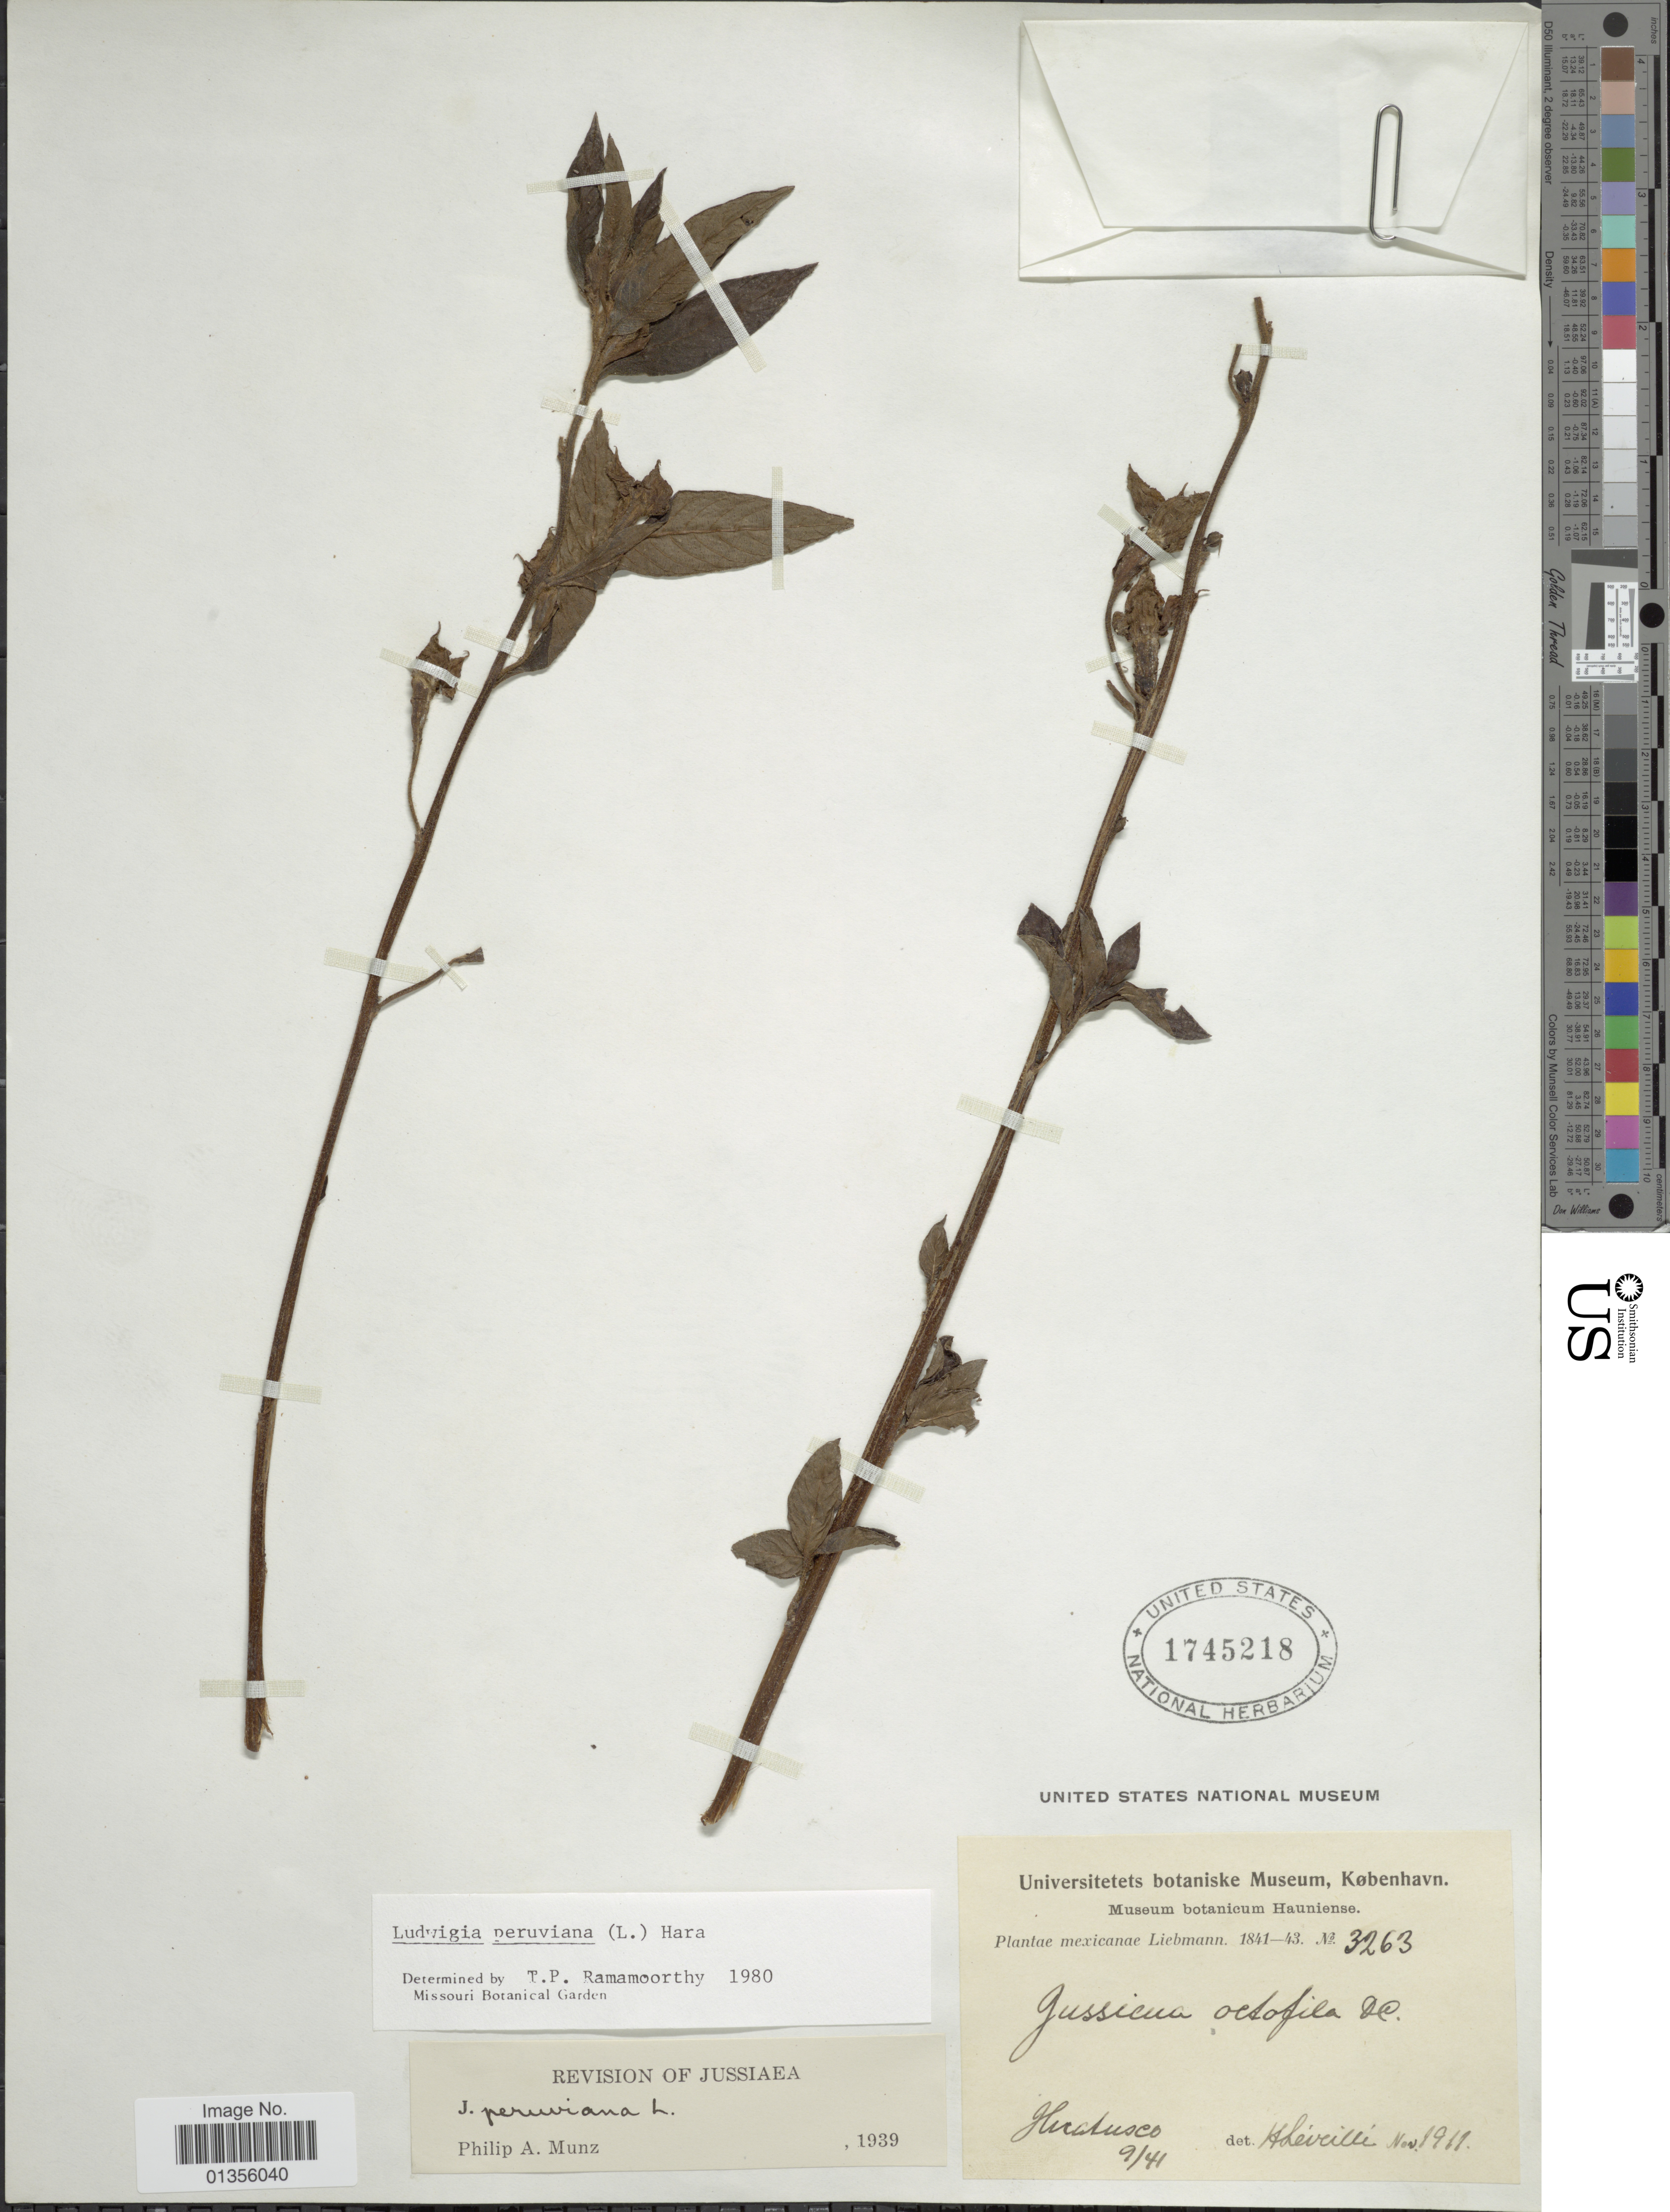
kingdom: Plantae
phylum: Tracheophyta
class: Magnoliopsida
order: Myrtales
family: Onagraceae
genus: Ludwigia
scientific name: Ludwigia peruviana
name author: (L.) H. Hara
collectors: Liebmann, --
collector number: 3263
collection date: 1841-09/1843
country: Mexico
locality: Huatusco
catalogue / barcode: US 1745218